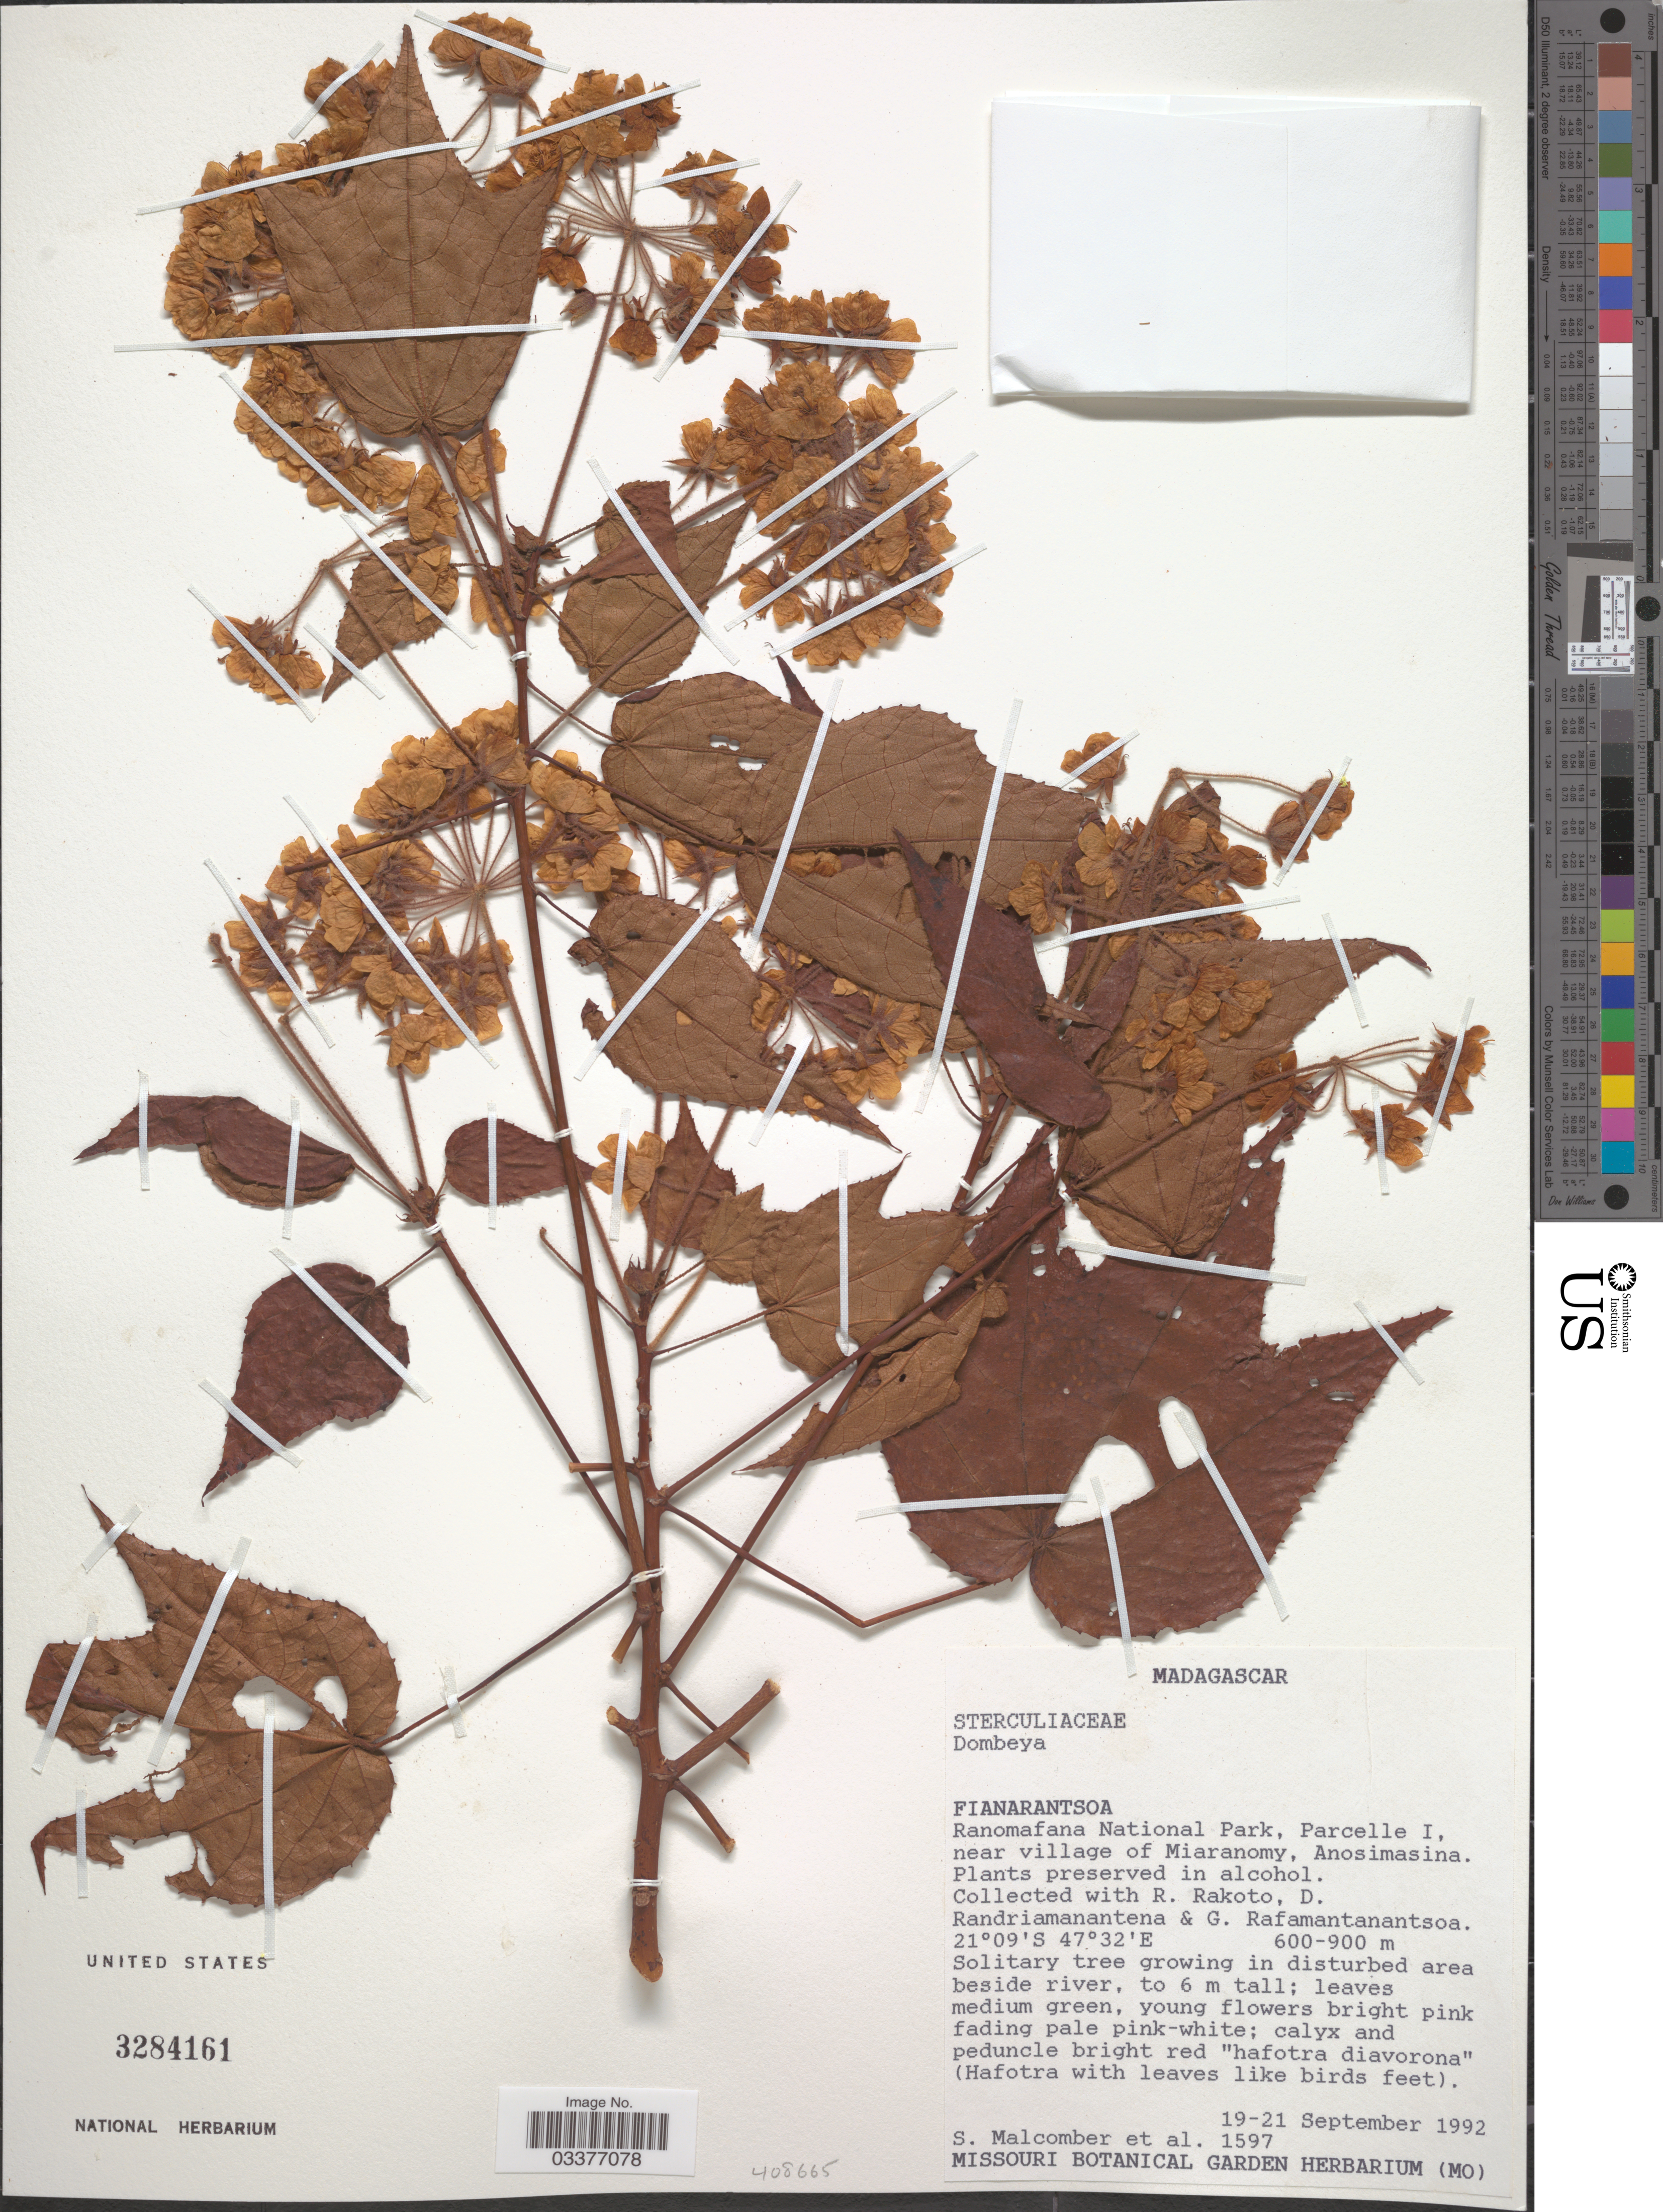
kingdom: Plantae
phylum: Tracheophyta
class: Magnoliopsida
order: Malvales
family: Malvaceae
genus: Dombeya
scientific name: Dombeya sp.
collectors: S. T. Malcomber, R. Rakoto, D. Randriamanantena & G. Rafamantanantsoa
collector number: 1597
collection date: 1992-09-19/1992-09-21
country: Madagascar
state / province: Vatovavy Fitovinany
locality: Ranomafana National Park, Parcelle I, near village of Miaranomy, Anosimasina.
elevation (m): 600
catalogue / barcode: US 3284161